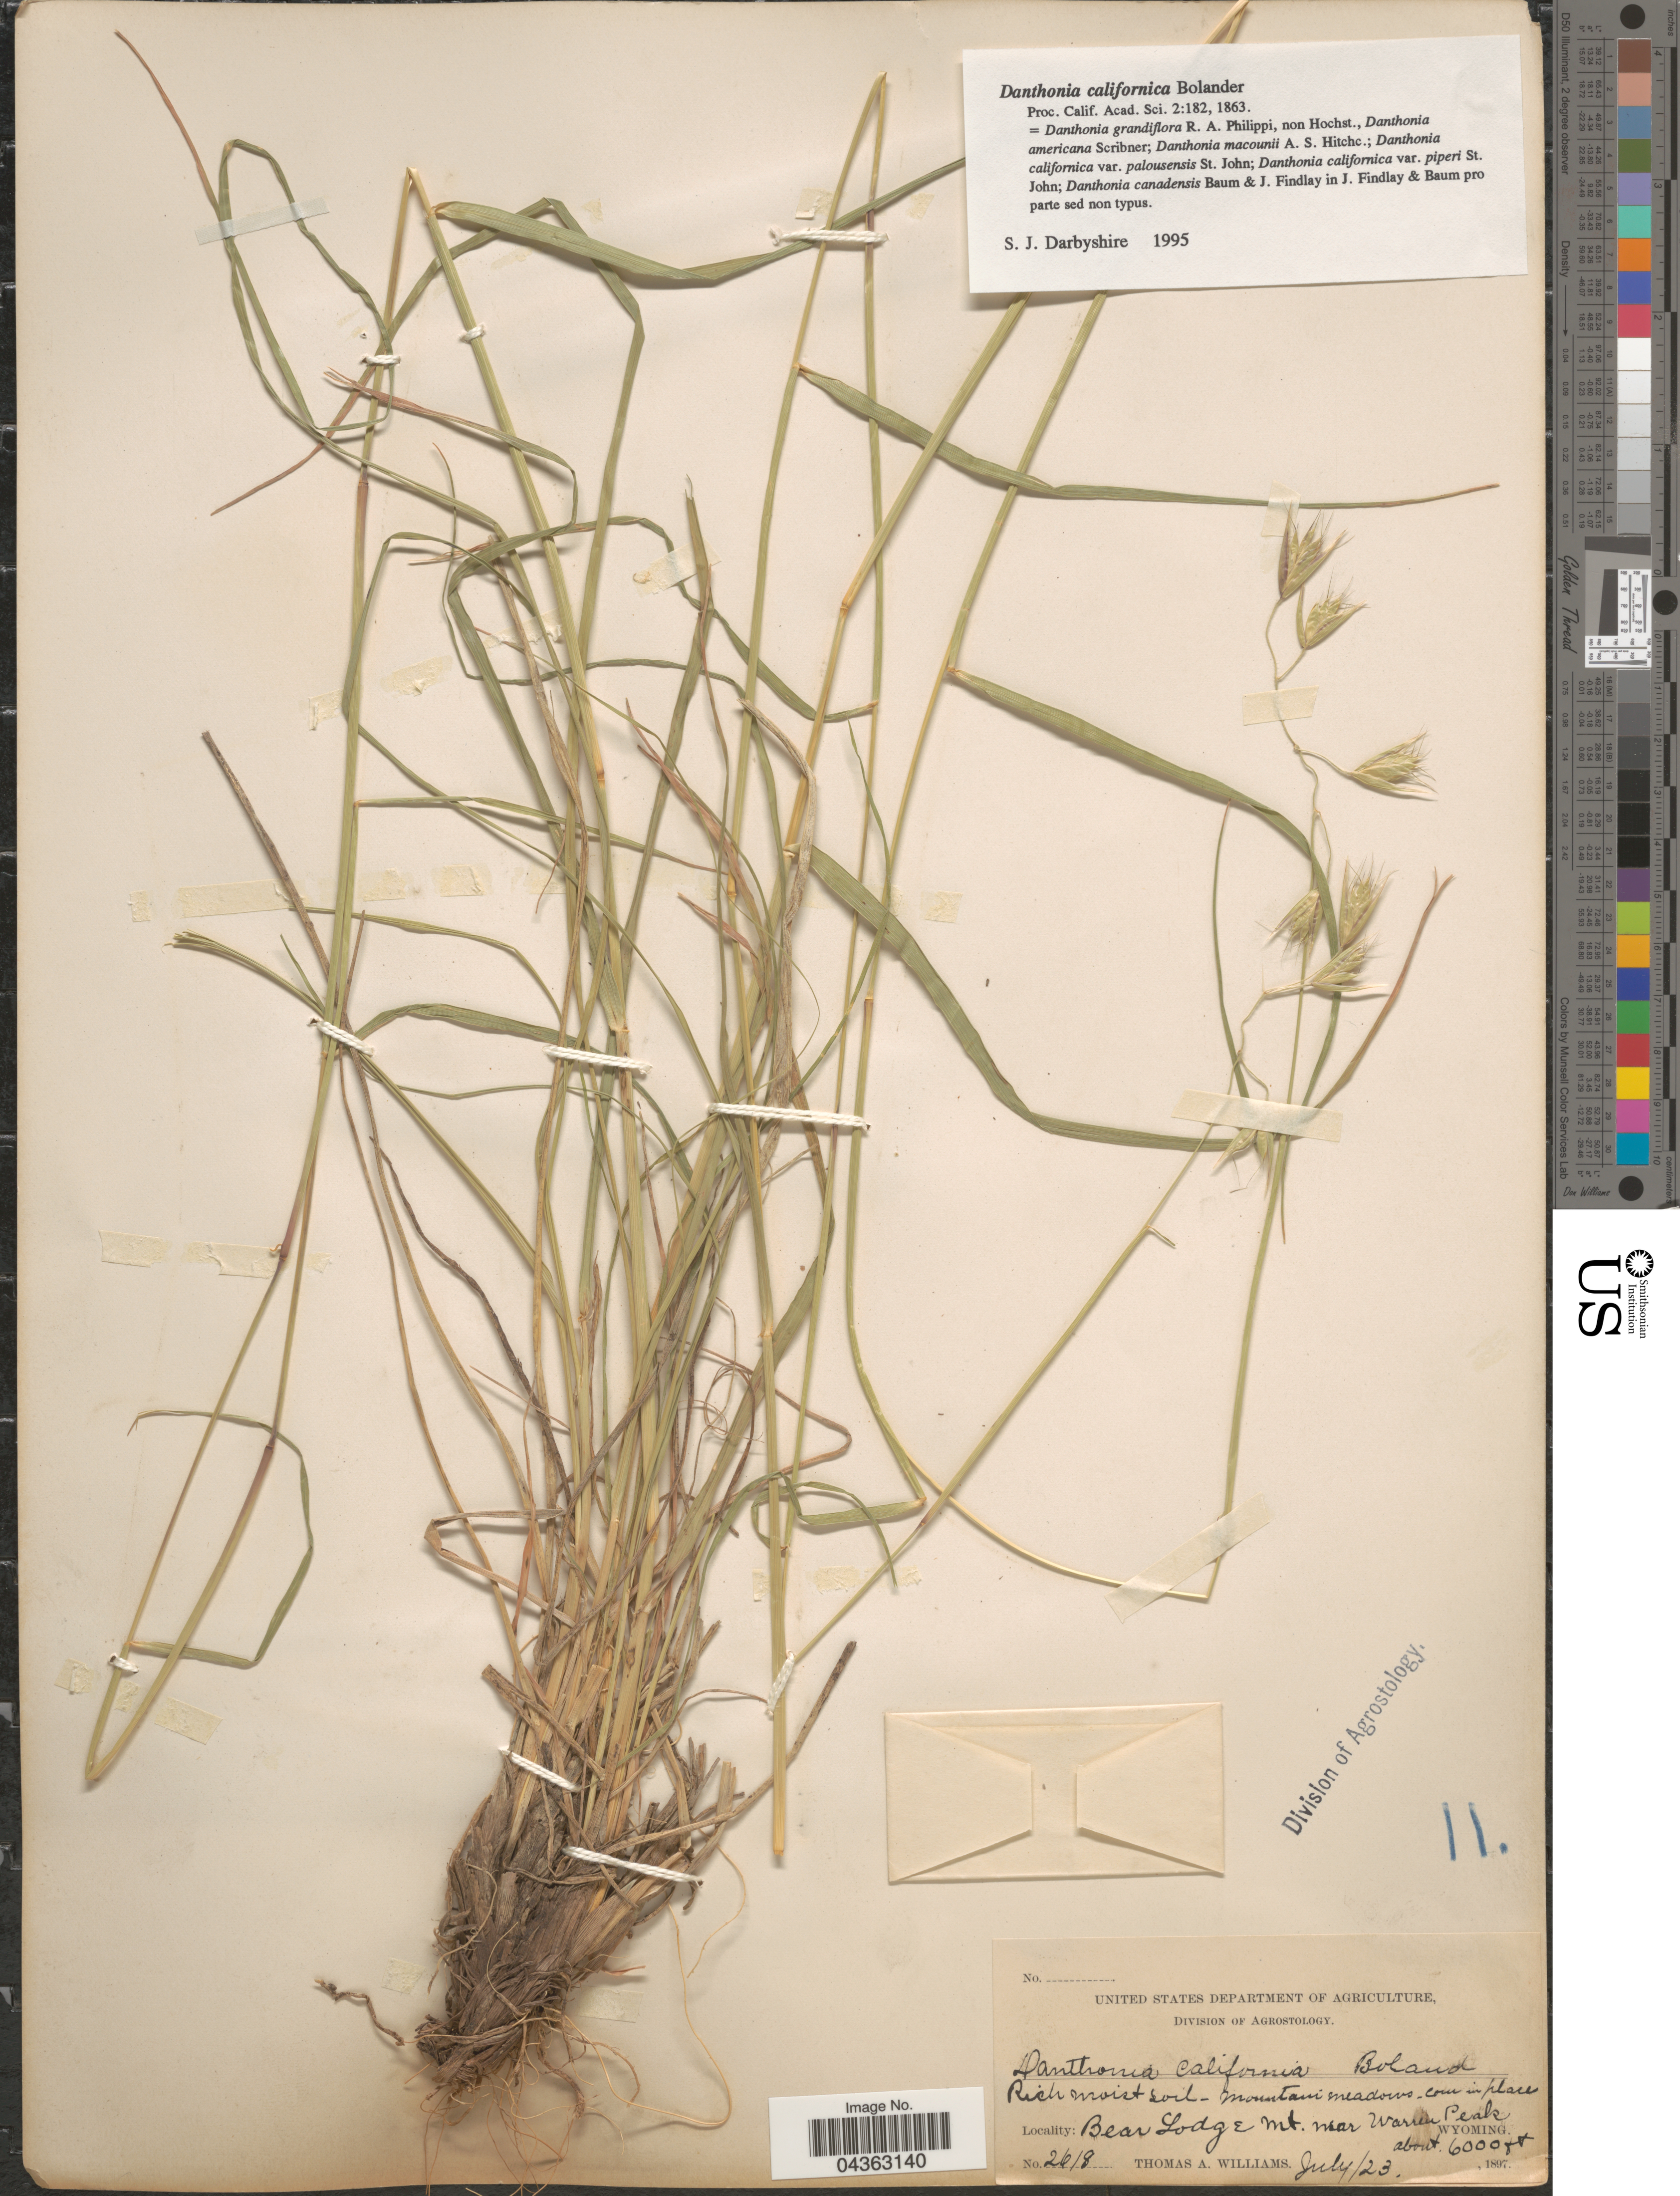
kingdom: Plantae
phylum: Tracheophyta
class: Liliopsida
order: Poales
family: Poaceae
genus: Danthonia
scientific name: Danthonia californica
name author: Bol.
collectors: T. A. Williams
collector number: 2618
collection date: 1897-07-23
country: United States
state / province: Wyoming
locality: Bear Lodge Mt. near Warren Peak.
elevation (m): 1829